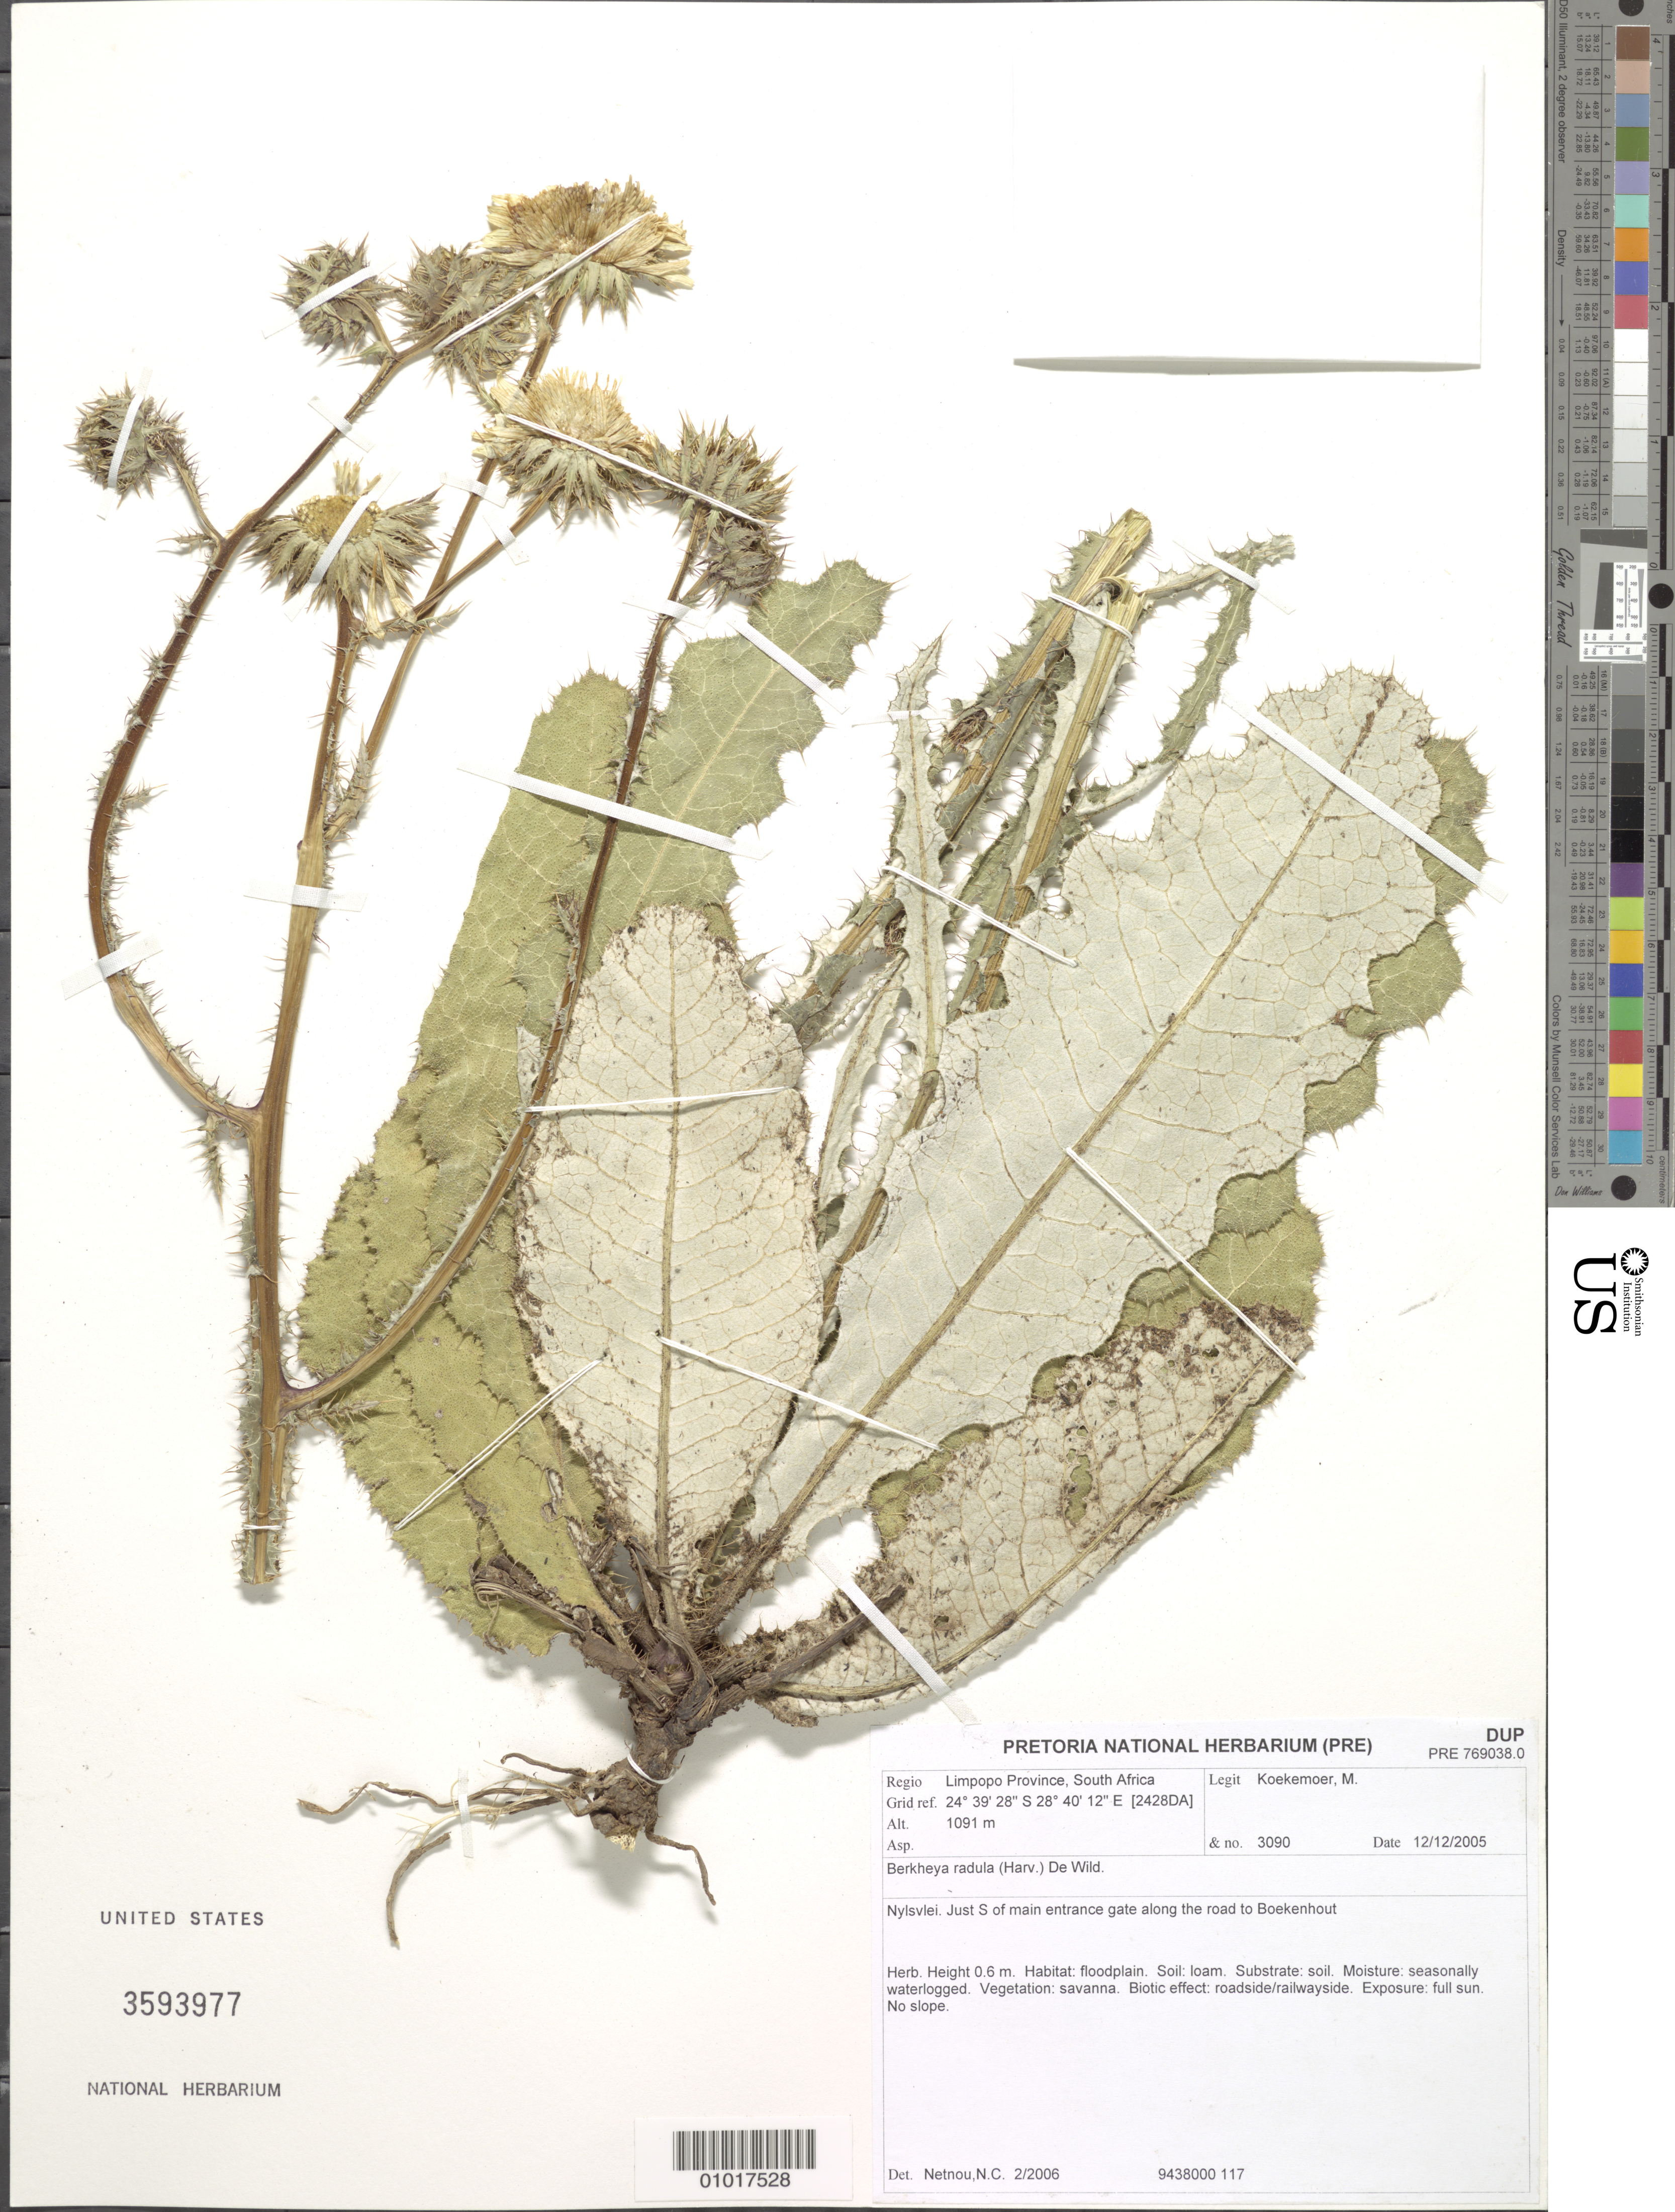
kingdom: Plantae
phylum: Tracheophyta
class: Magnoliopsida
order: Asterales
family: Asteraceae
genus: Berkheya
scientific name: Berkheya radula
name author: (Harv.) De Wild.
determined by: Netnou, N. C.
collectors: M. Koekemoer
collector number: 3090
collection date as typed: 12 December 2005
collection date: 2005-12-12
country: South Africa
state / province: Limpopo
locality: Nylsvlei. Just S of main entrance gate along the road to Boekenhout.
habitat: Floodplain. Soil: loam. Substrate: soil. Moisture: seasonally waterlogged. Vegetation: savanna. Biotic effect: roadside/railwayside…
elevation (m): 1091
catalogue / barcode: US 3593977